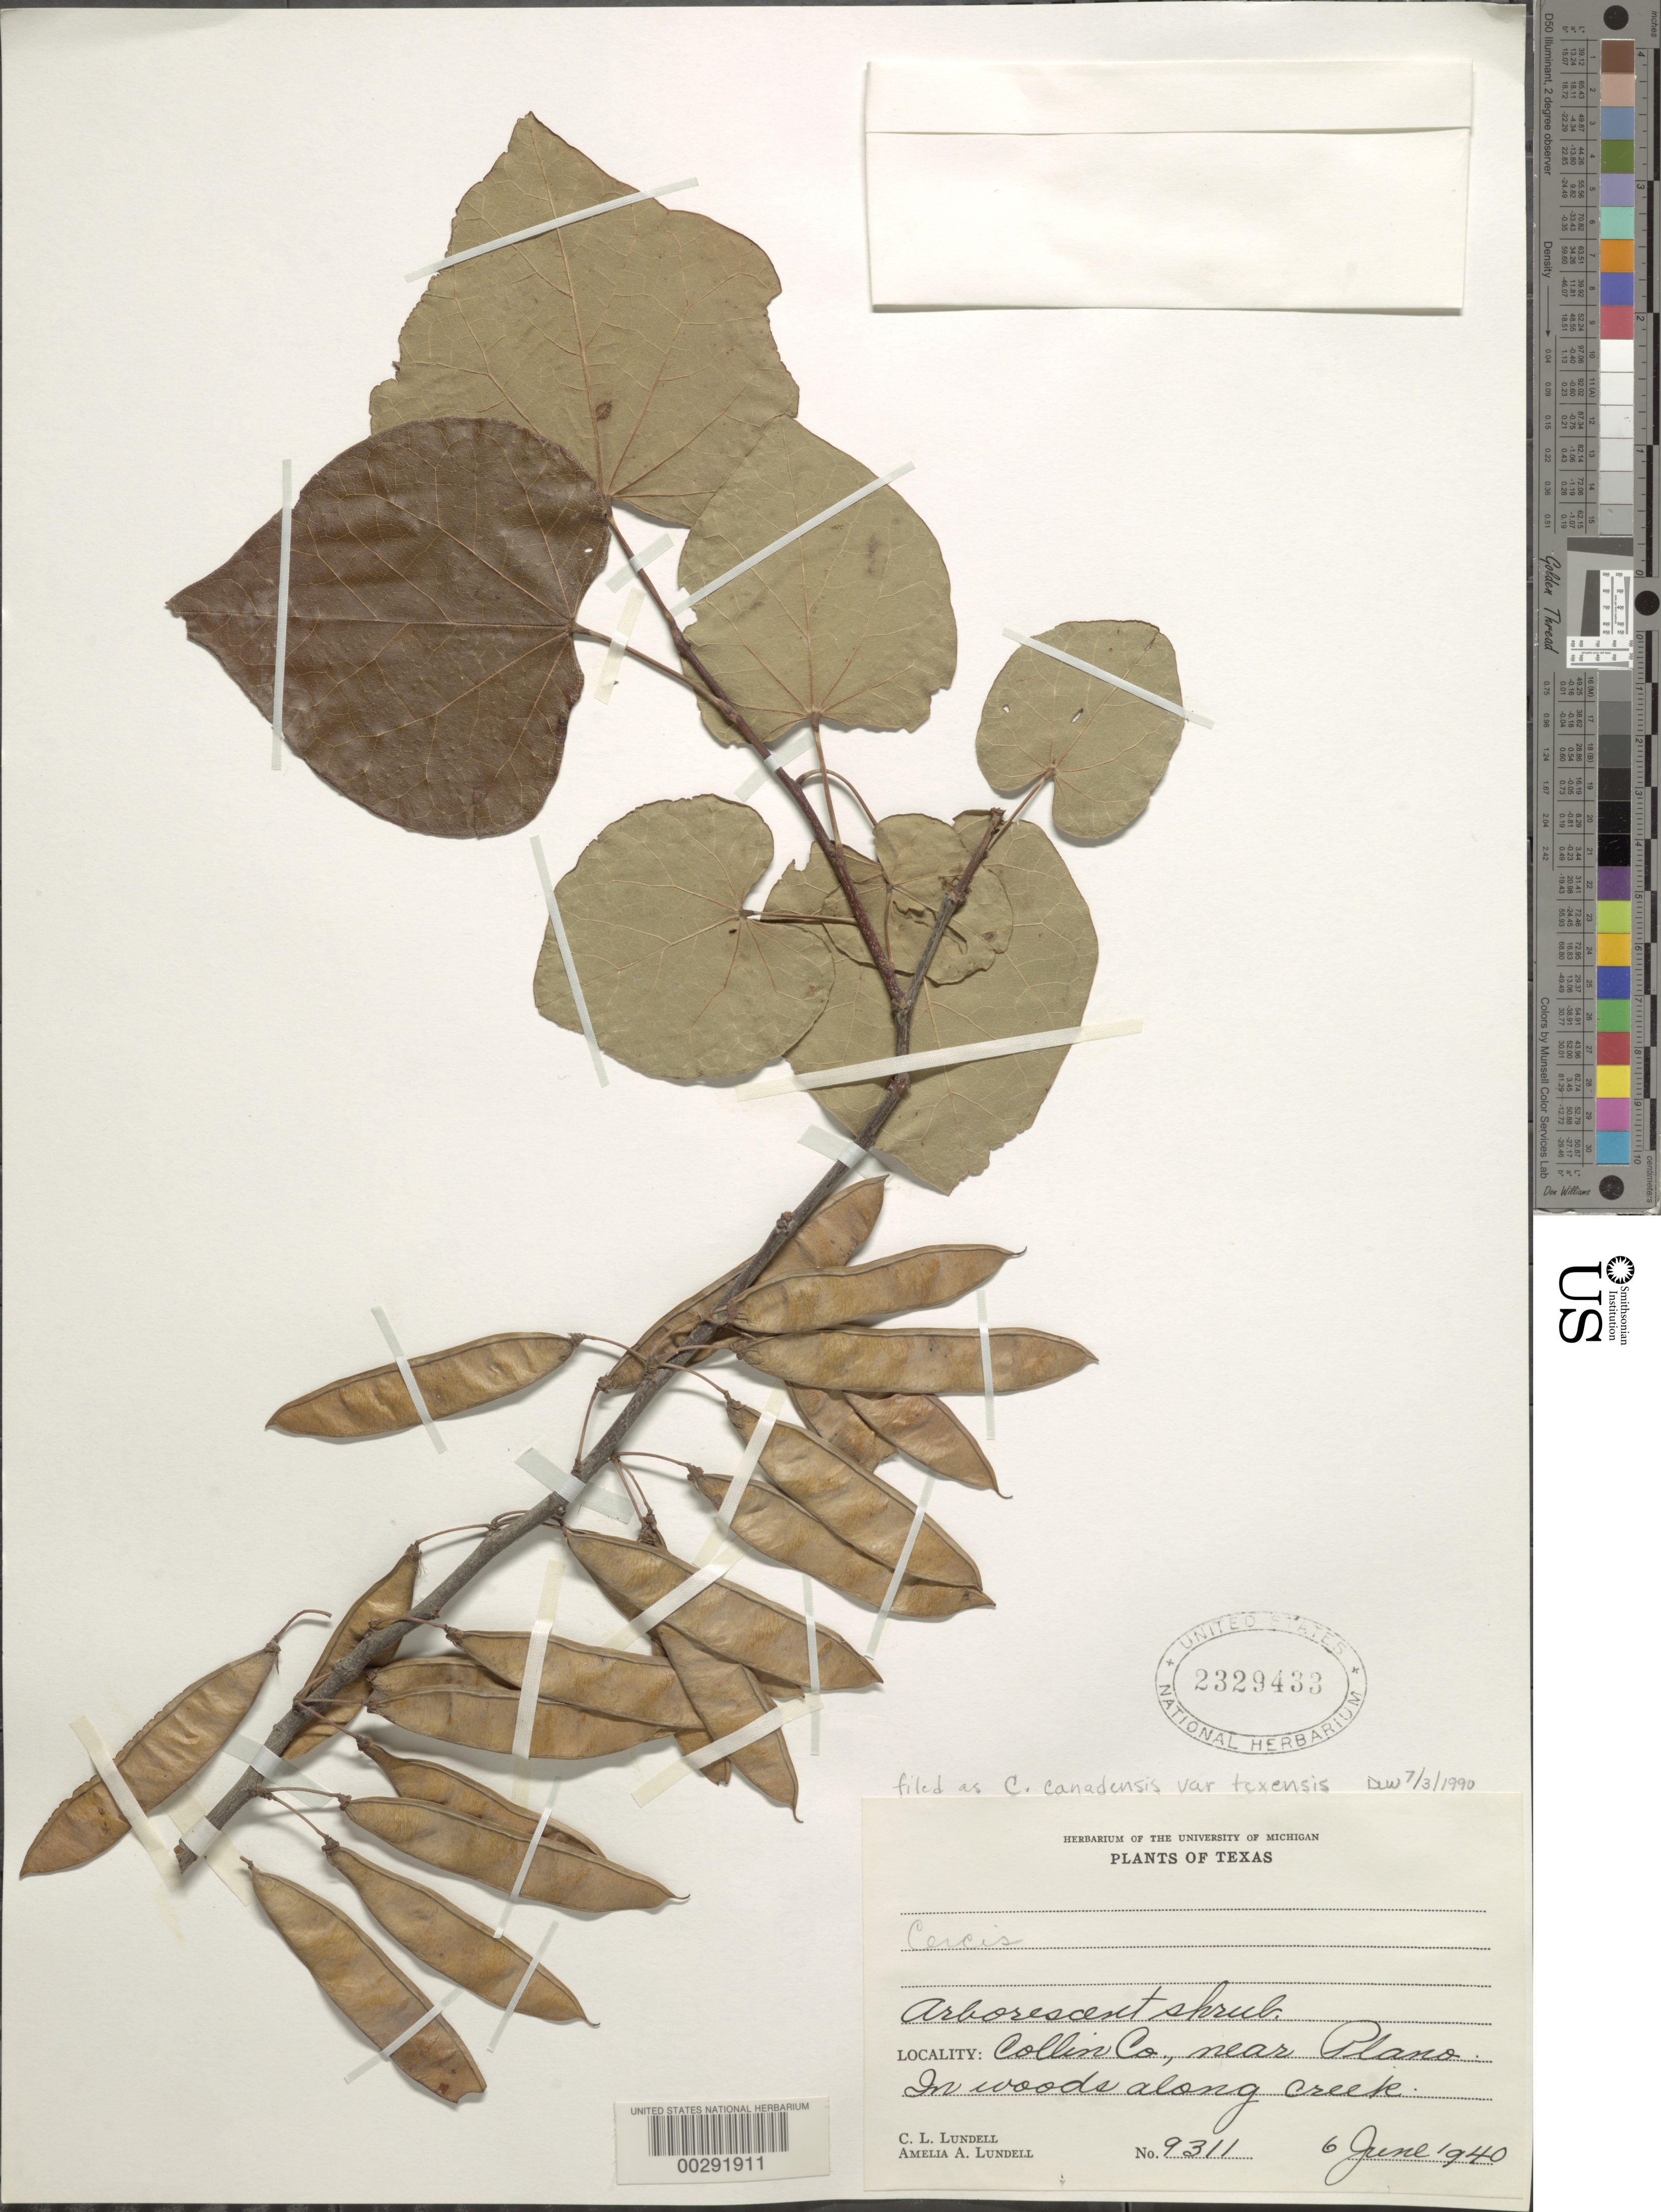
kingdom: Plantae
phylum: Tracheophyta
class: Magnoliopsida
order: Fabales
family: Fabaceae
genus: Cercis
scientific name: Cercis reniformis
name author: A. Gray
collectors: C. L. Lundell & A. A. Lundell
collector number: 9311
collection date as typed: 06 Jun 1940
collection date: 1940-06-06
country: United States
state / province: Texas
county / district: Collin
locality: Near plano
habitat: In woods along creek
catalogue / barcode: US 2329433